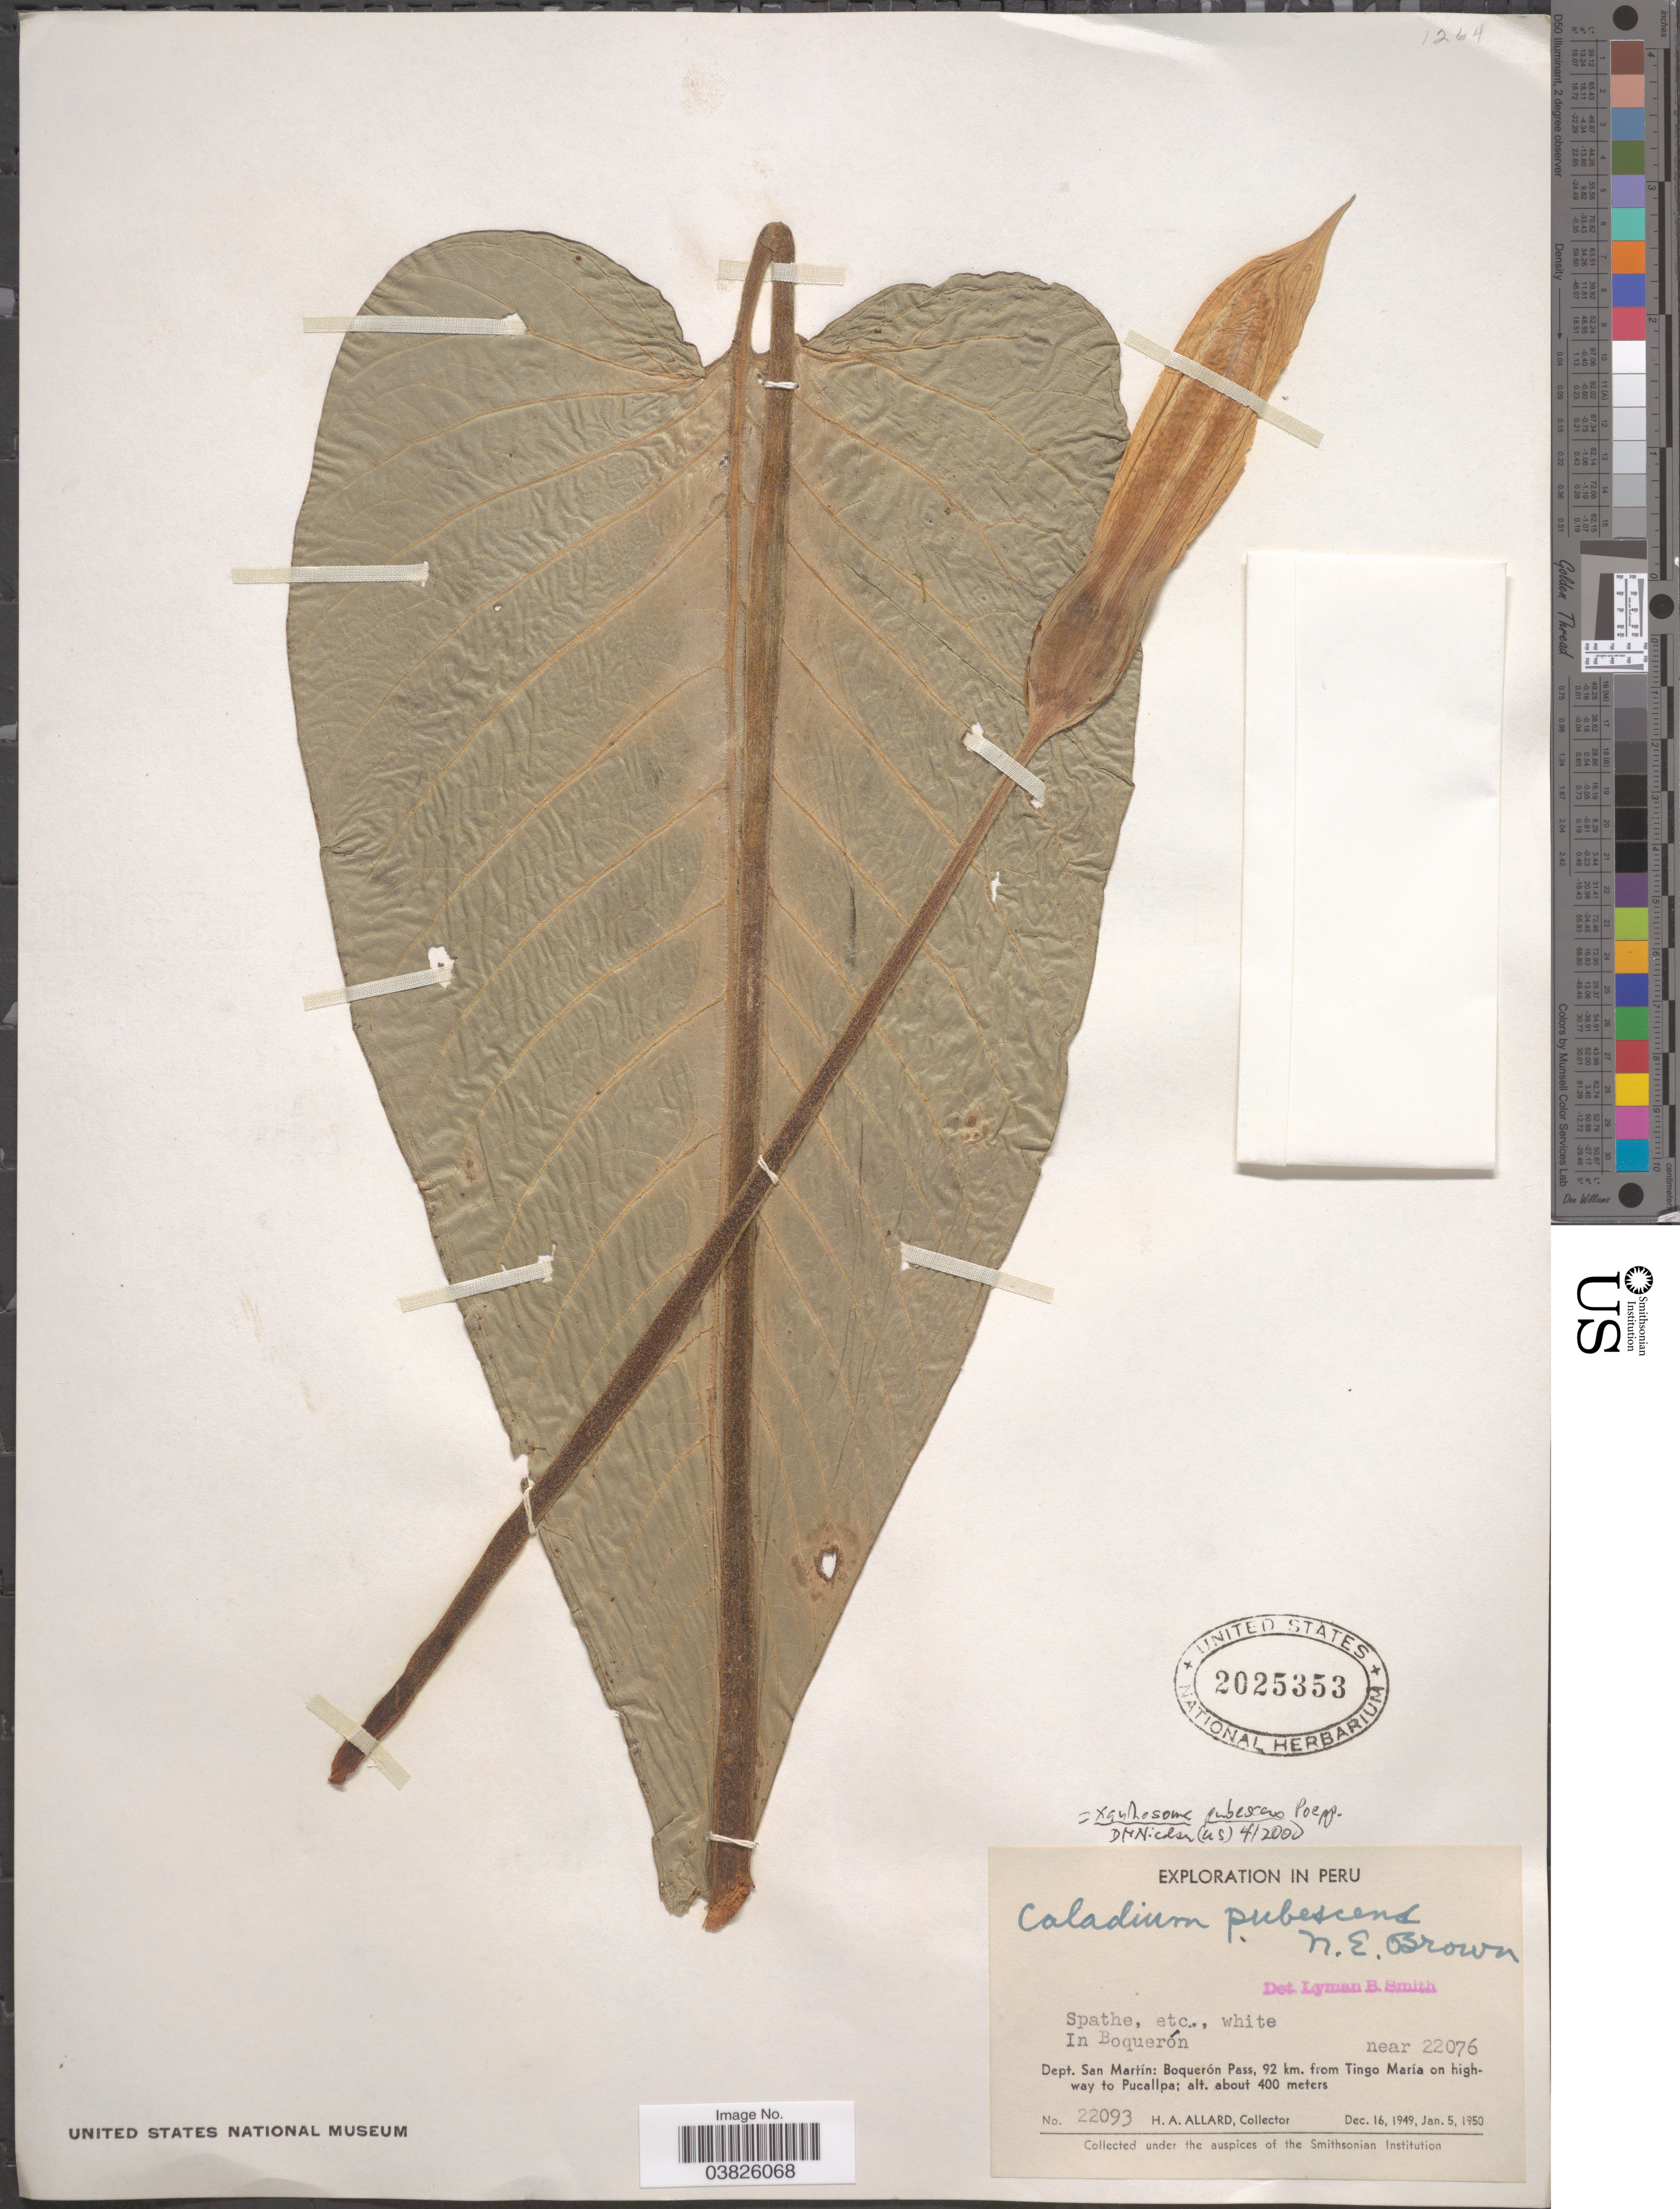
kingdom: Plantae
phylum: Tracheophyta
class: Liliopsida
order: Alismatales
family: Araceae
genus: Xanthosoma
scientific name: Xanthosoma pubescens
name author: Poepp.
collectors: H. A. Allard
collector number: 22093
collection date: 1949-12-16/1950-01-05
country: Peru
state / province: San Martín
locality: In Boquerón near 22076 [unsure placement]. Dept. San Martín: Boquerón Pass, 92 km. from Tingo María on highway to Pucallpa.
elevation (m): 400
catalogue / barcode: US 2025353